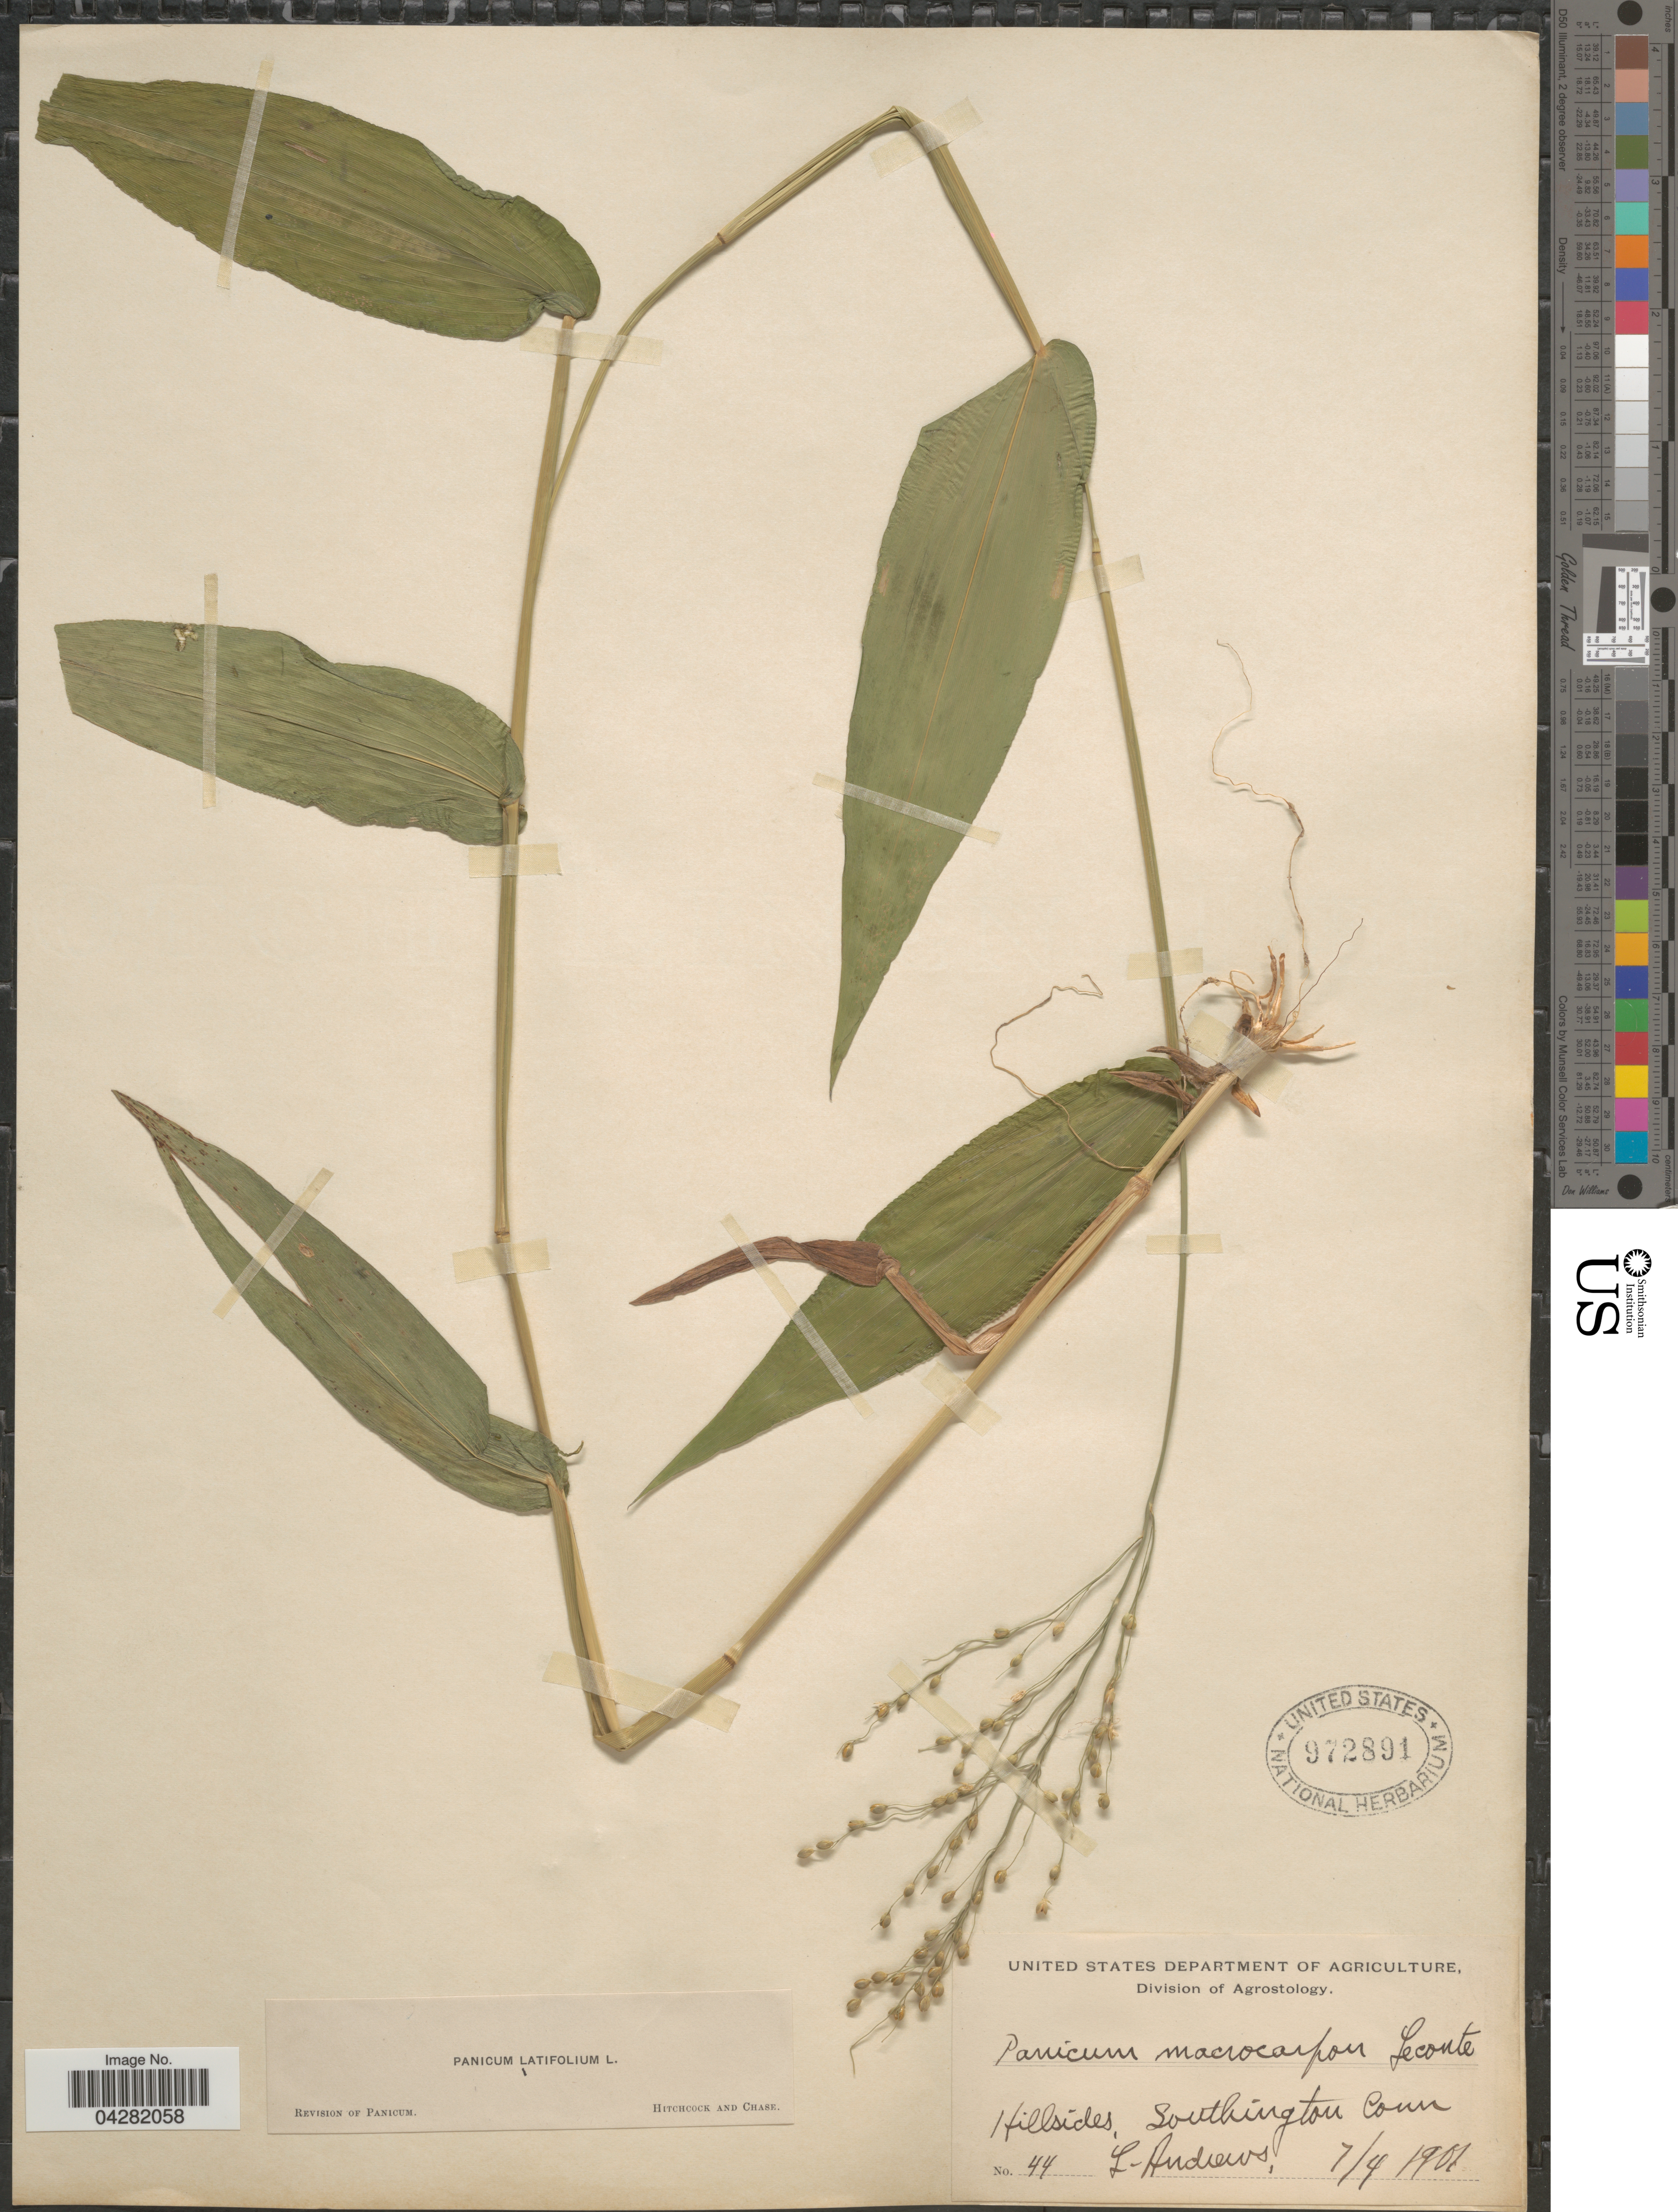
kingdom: Plantae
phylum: Tracheophyta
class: Liliopsida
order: Poales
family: Poaceae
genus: Dichanthelium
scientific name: Dichanthelium latifolium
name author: (L.) Harvill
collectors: L. Andrews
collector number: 44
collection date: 1901-07-04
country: United States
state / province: Connecticut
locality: Hillsides, Southington.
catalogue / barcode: US 972891